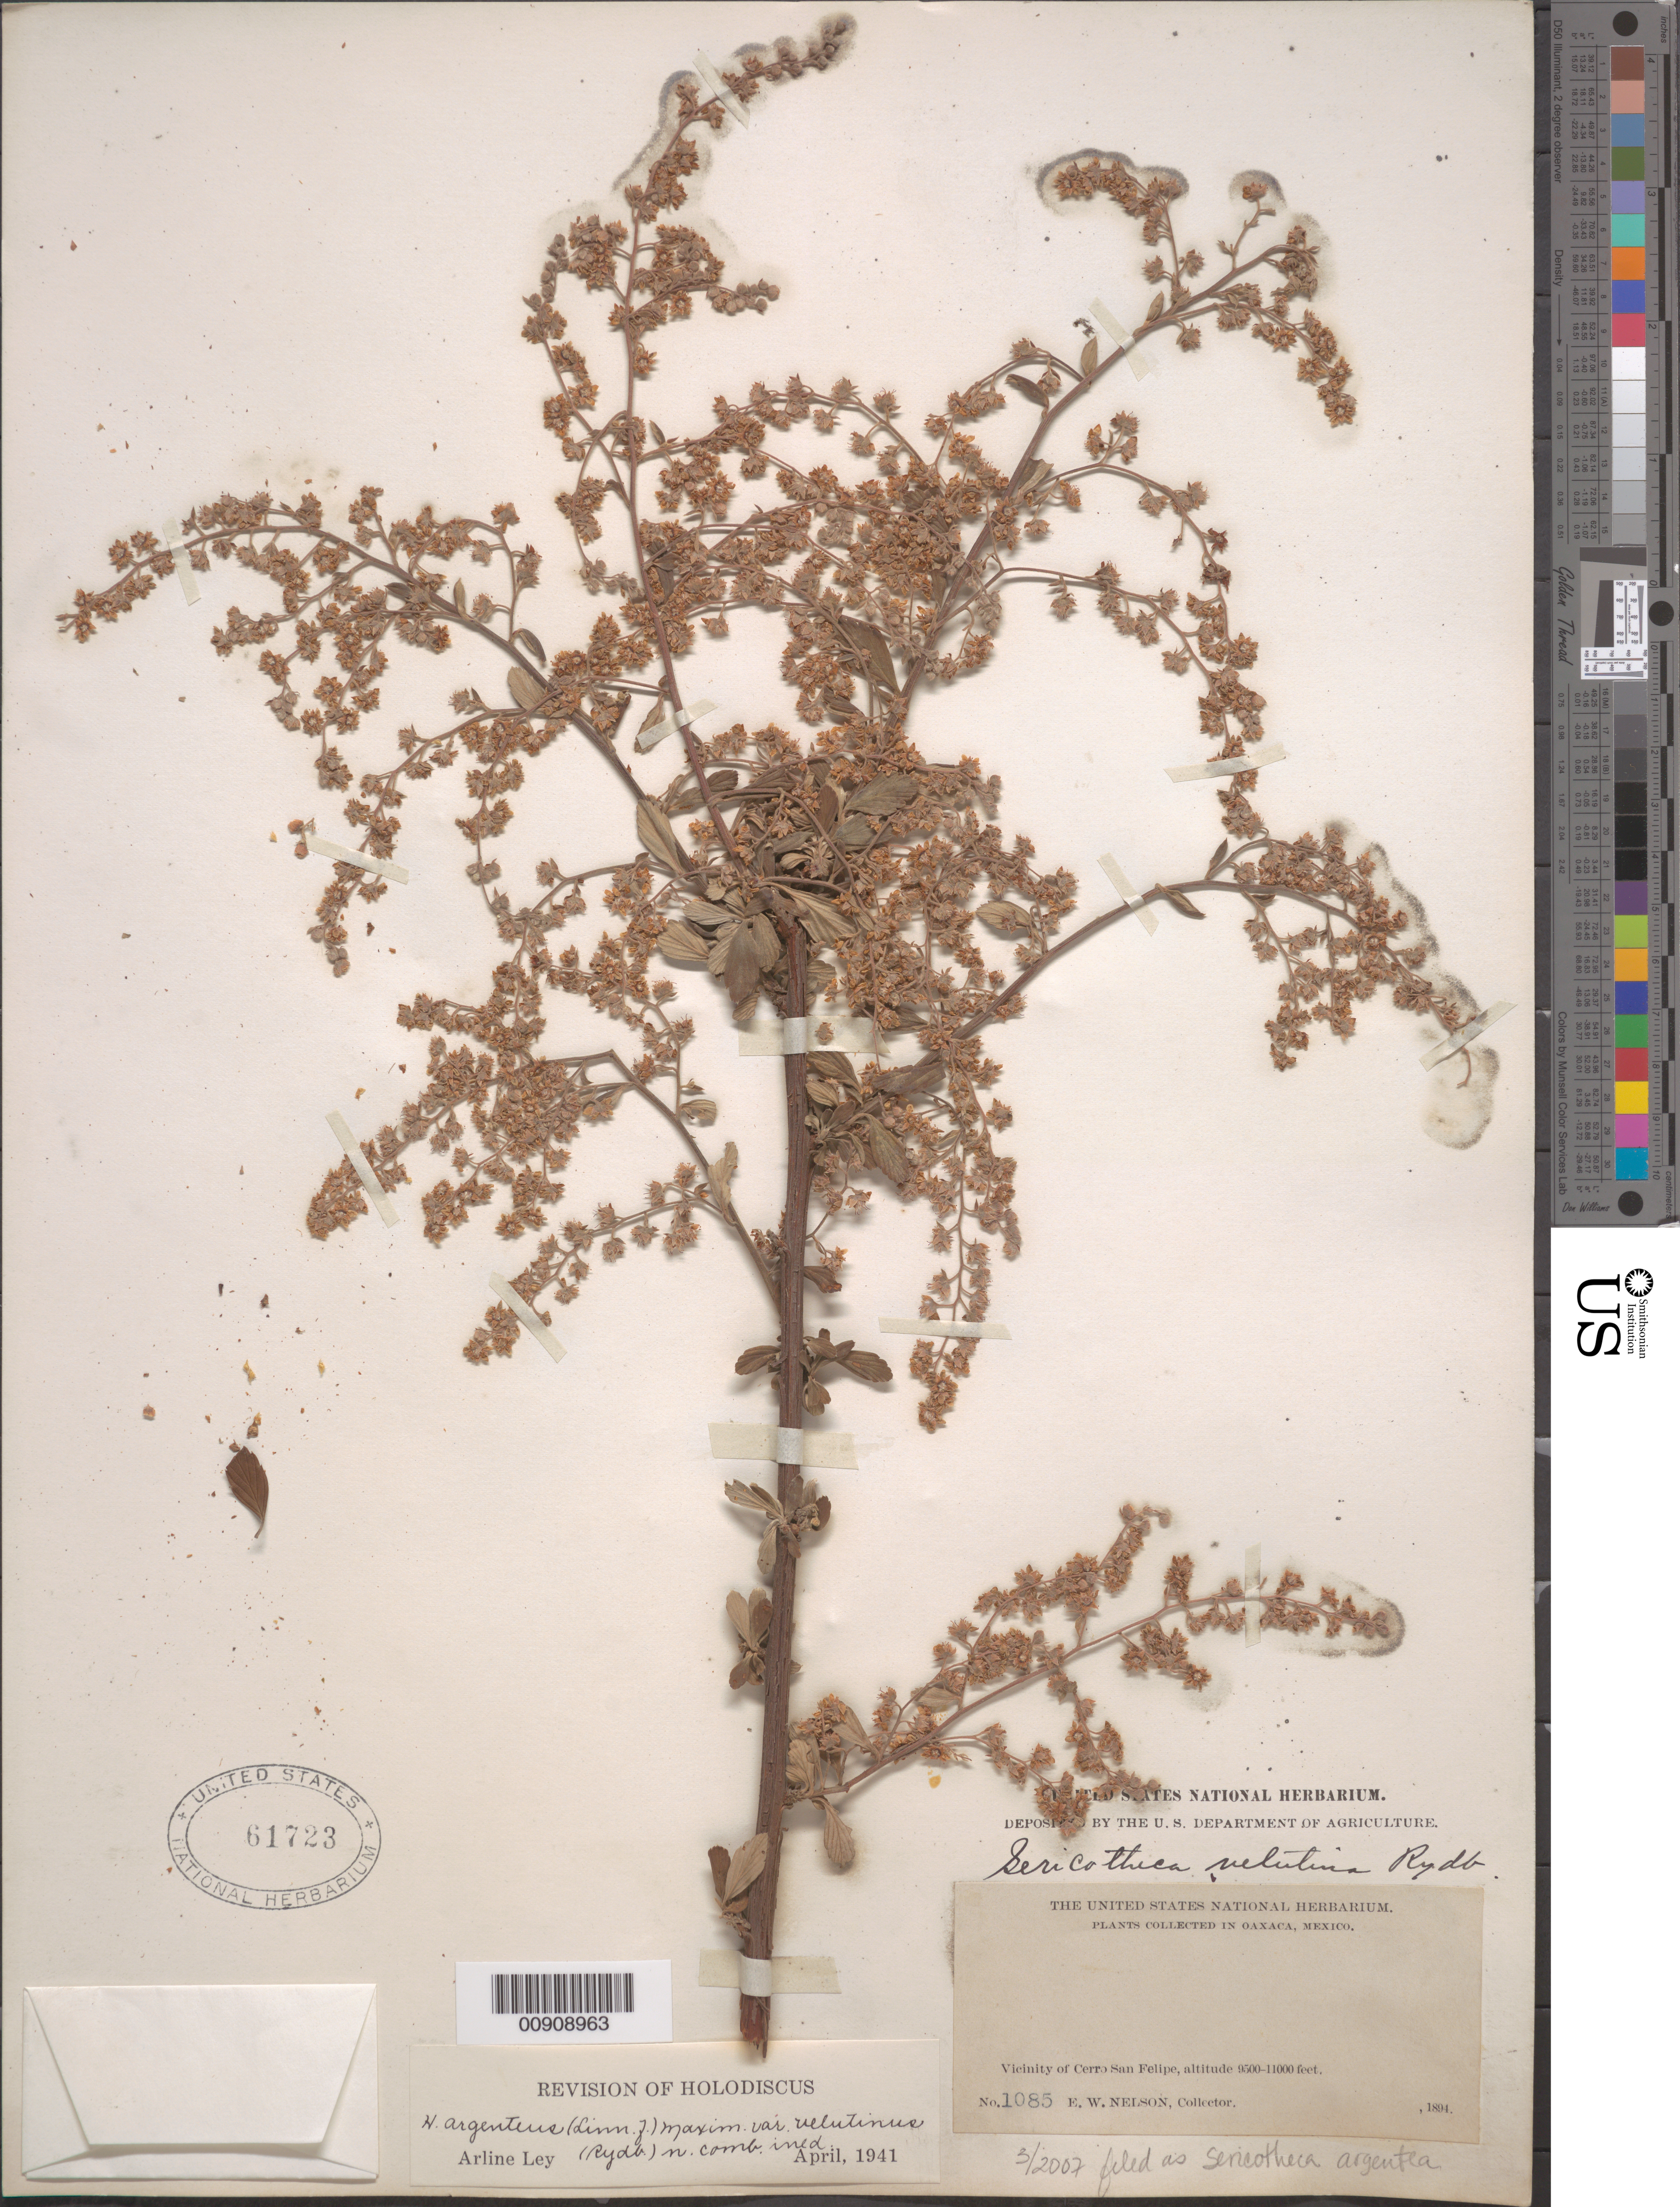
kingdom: Plantae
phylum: Tracheophyta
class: Magnoliopsida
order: Rosales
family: Rosaceae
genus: Holodiscus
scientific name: Holodiscus velutinus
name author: (Rydb.) Standl.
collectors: E. W. Nelson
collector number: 1085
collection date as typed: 1894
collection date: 1894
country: Mexico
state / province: Oaxaca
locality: Vicinity of Cerro San Felipe, Oaxaca.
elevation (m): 2896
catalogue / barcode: US 61723